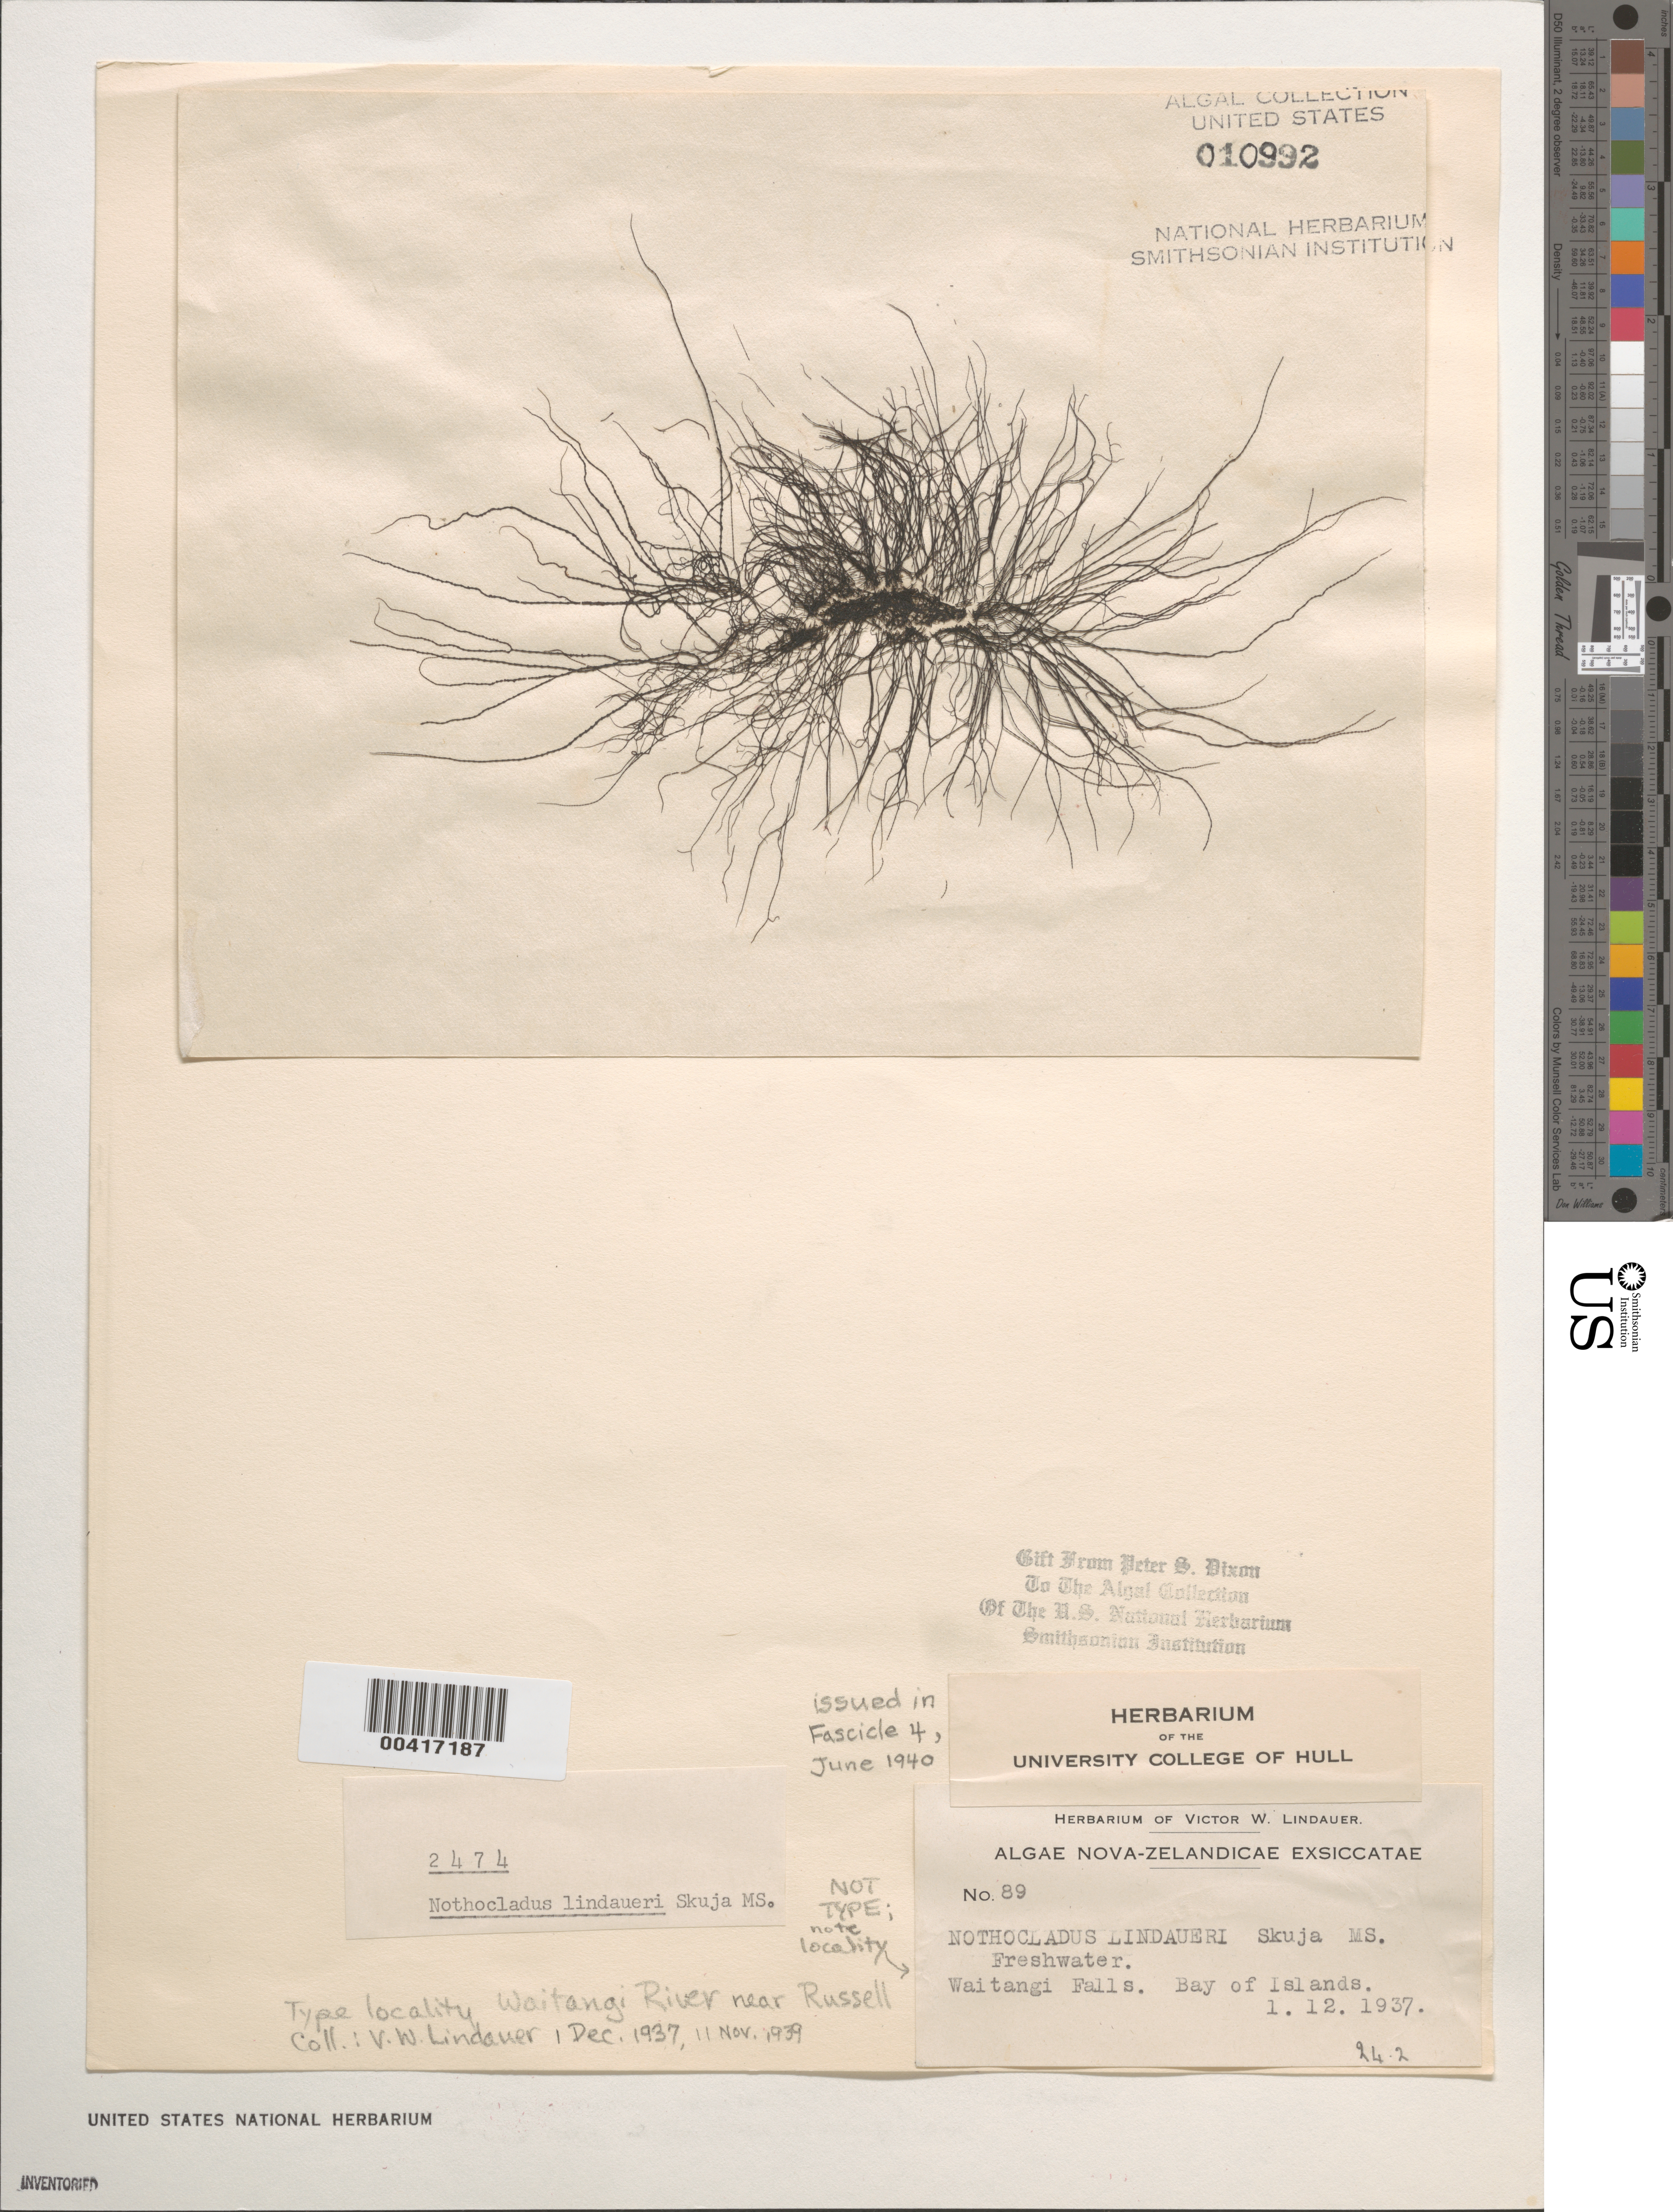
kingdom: Plantae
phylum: Rhodophyta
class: Florideophyceae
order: Batrachospermales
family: Batrachospermaceae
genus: Nothocladus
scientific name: Nothocladus lindaueri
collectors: V. Lindauer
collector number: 89 & PSD 2474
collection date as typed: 01 Dec 1937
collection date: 1937-12-01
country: New Zealand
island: North Island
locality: Waitangi Falls, Bay of Islands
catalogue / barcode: US 10992